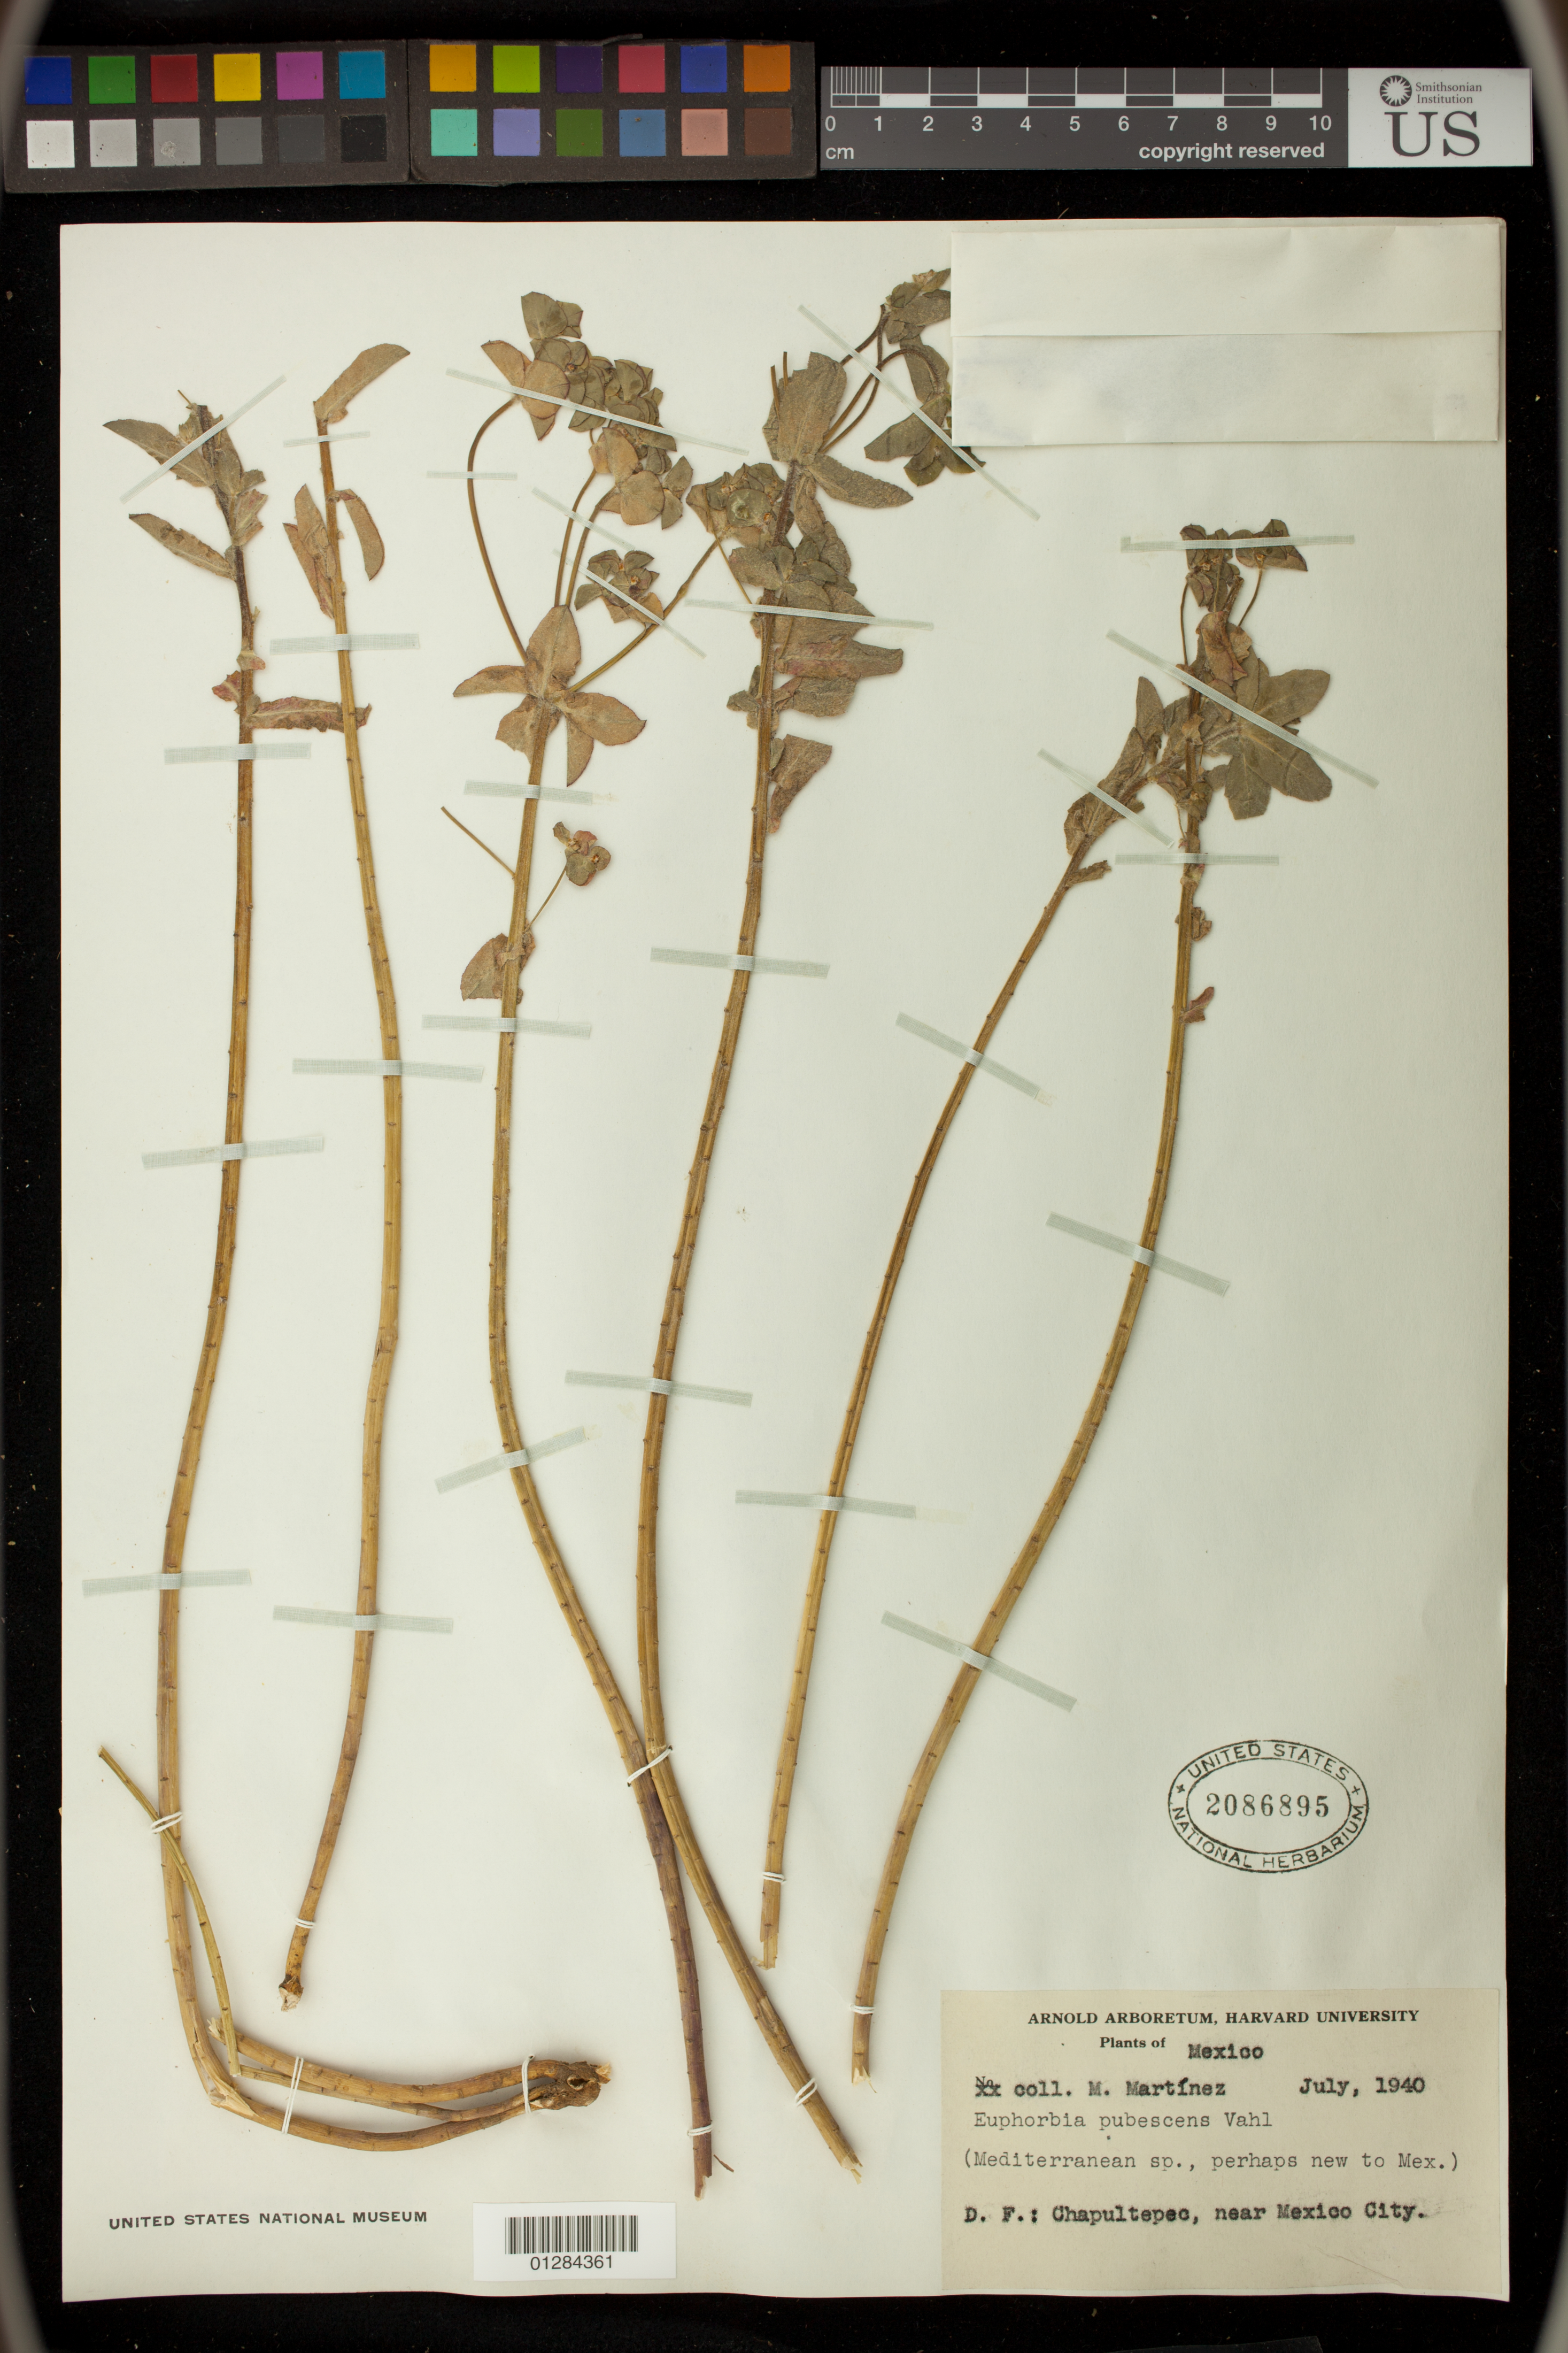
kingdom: Plantae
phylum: Tracheophyta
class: Magnoliopsida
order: Malpighiales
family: Euphorbiaceae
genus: Euphorbia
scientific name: Euphorbia hirsuta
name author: L.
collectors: M. Martinez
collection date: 1940-07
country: Mexico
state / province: Distrito Federal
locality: Chapultepec, Near Mexico City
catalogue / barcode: US 2086895